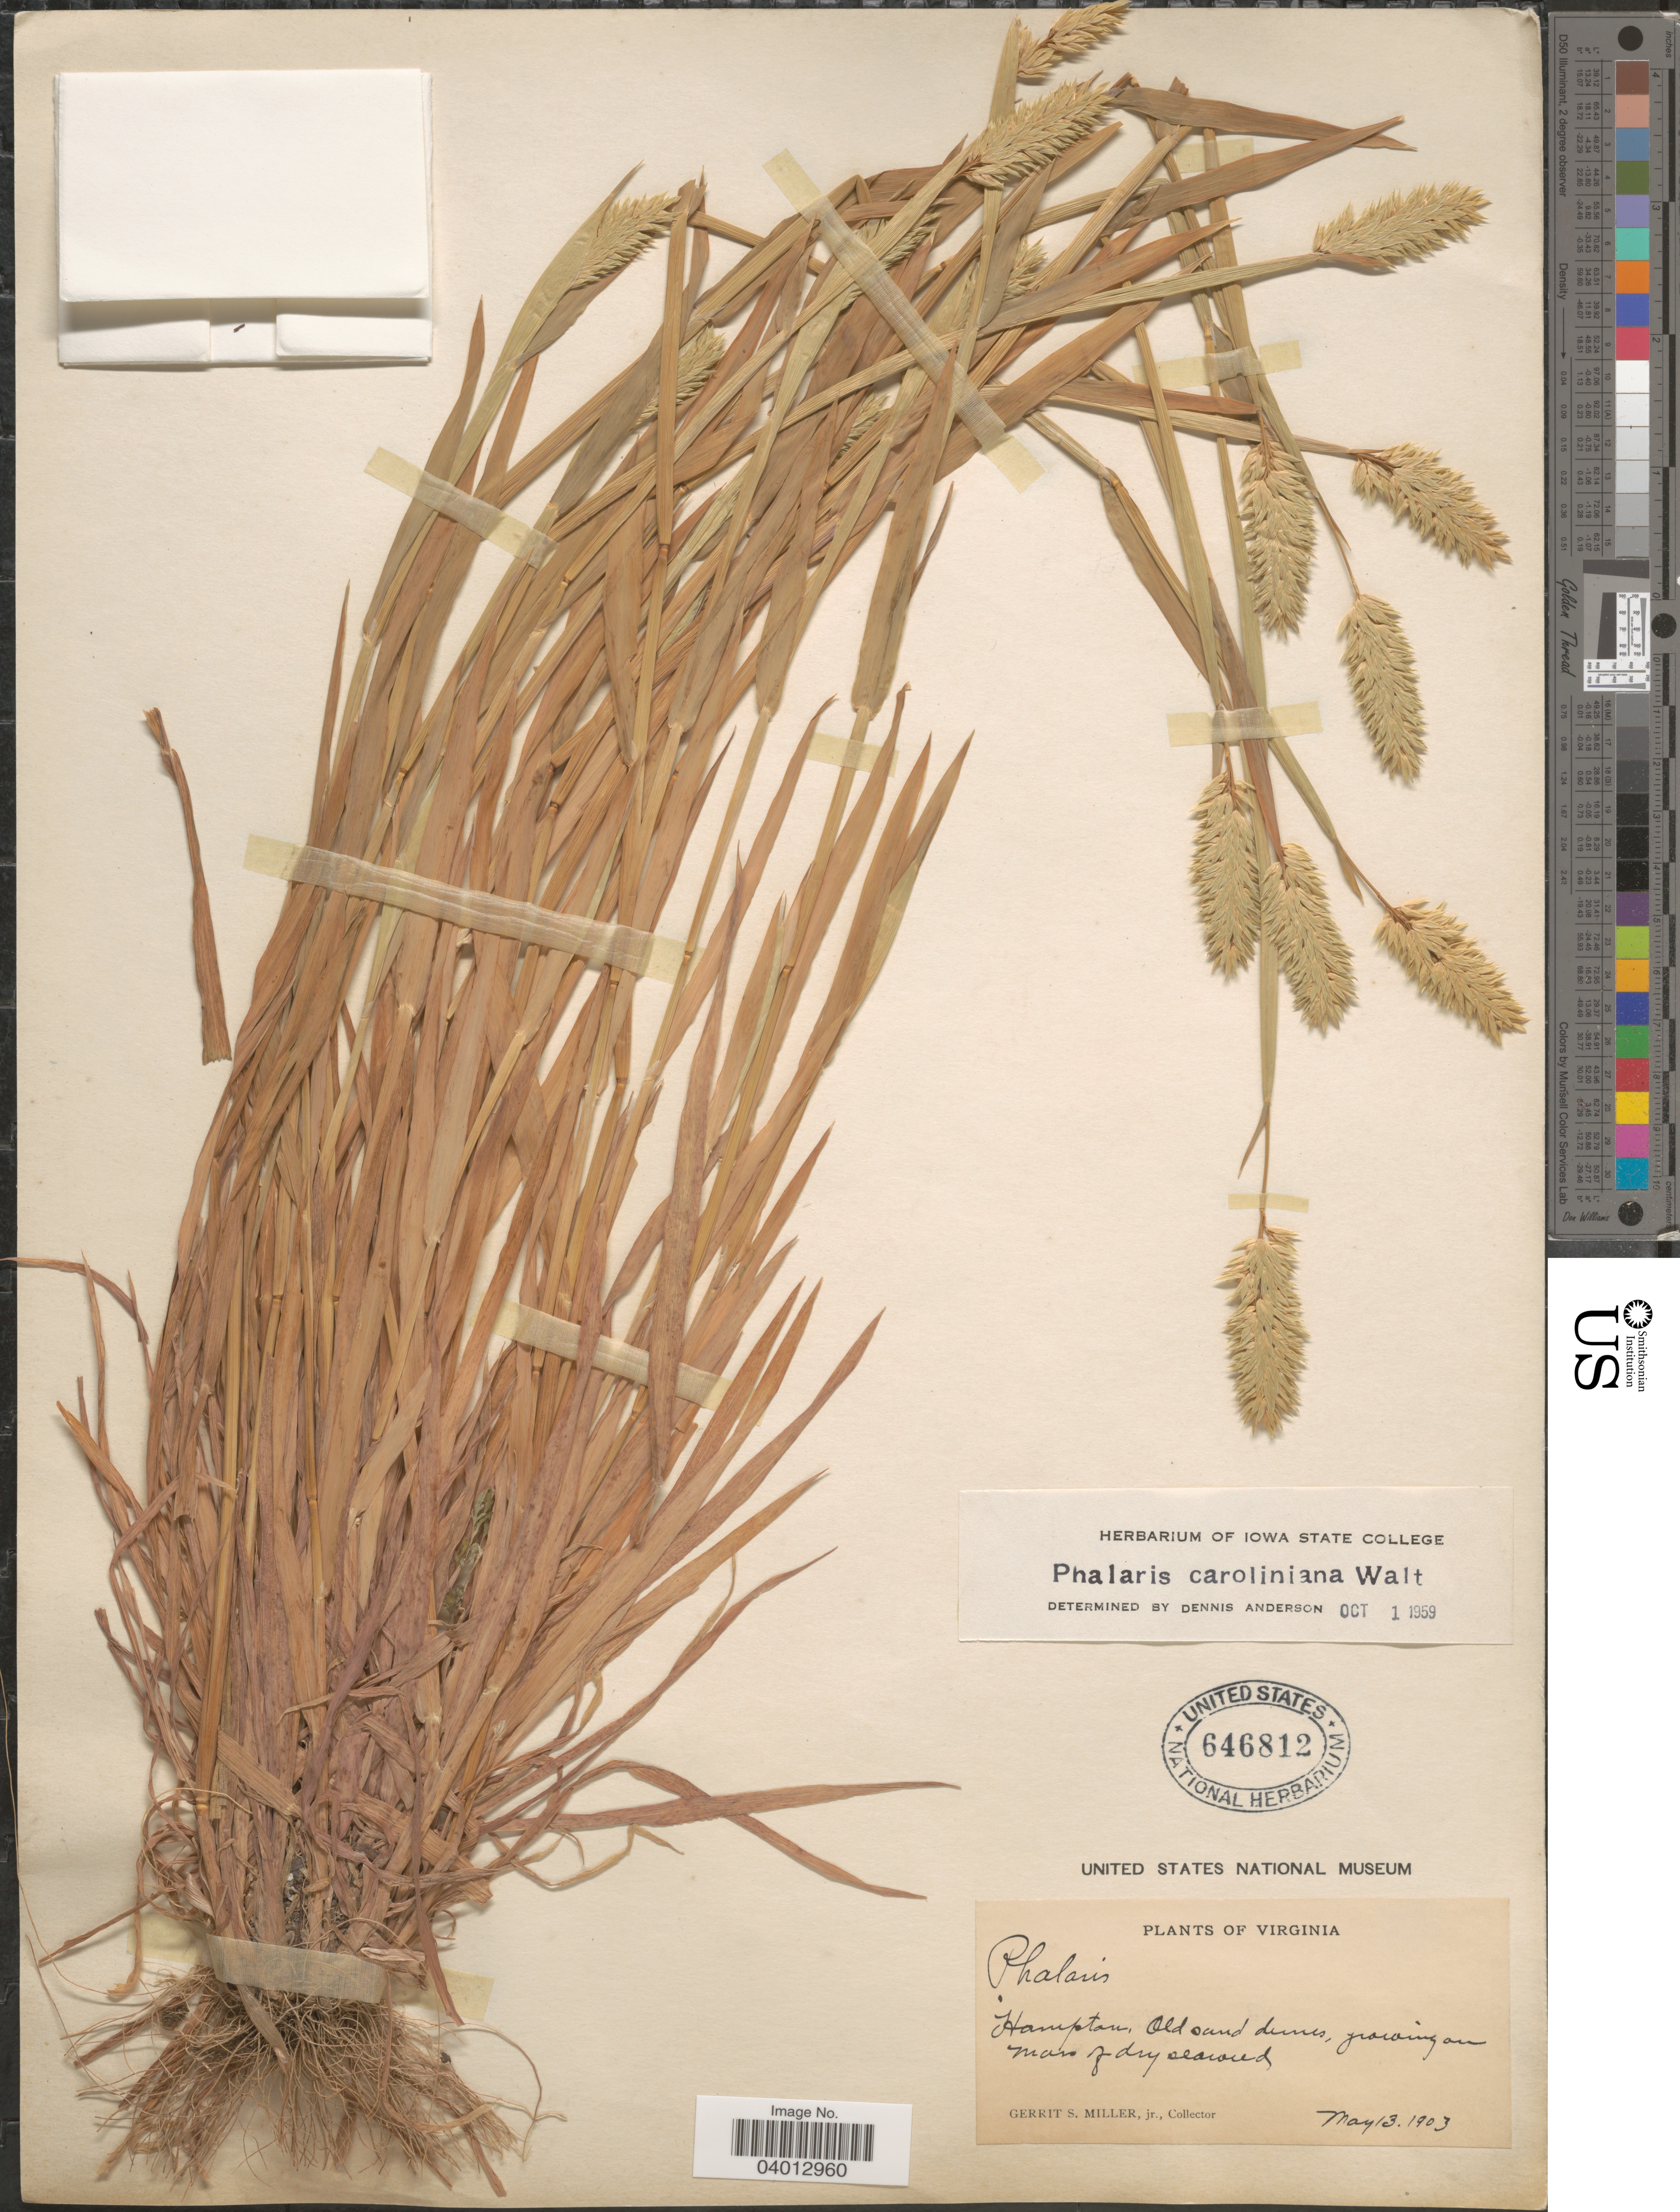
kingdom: Plantae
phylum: Tracheophyta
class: Liliopsida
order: Poales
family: Poaceae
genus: Phalaris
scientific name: Phalaris caroliniana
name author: Walter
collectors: G. S. Miller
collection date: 1903-05-13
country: United States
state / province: Virginia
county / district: City of Hampton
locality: Hampton, Old sand dunes.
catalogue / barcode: US 646812